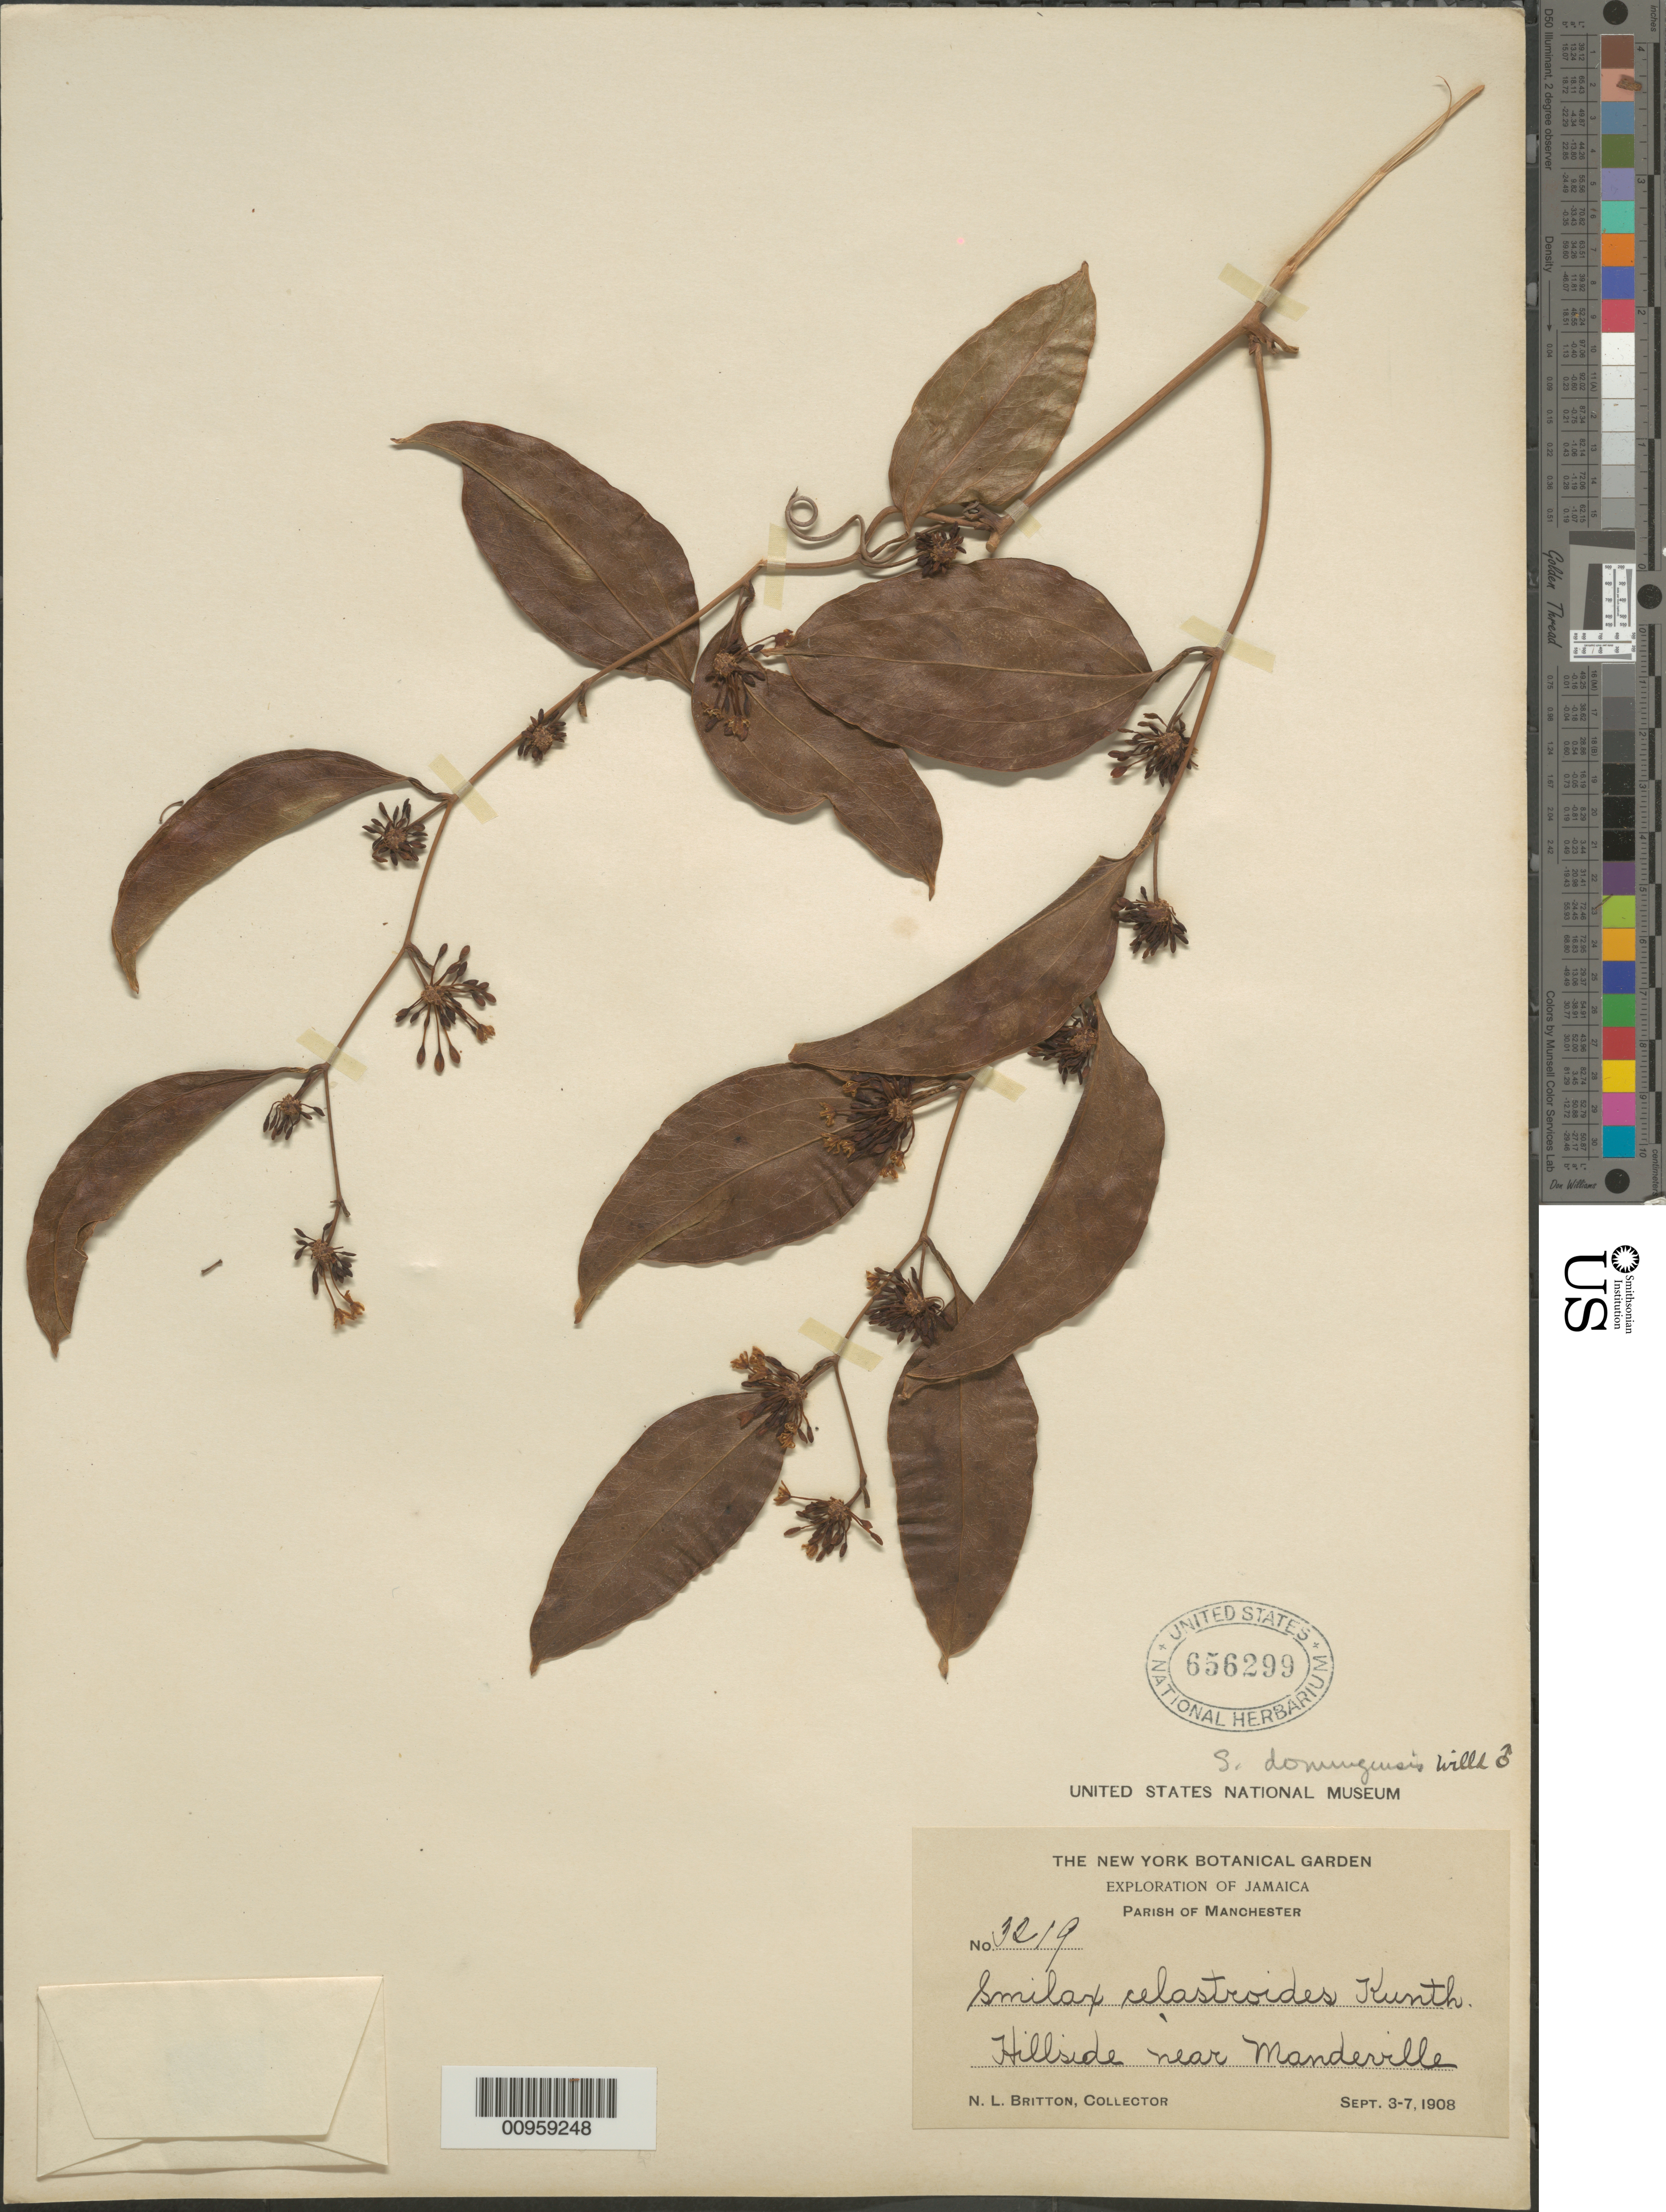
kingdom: Plantae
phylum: Tracheophyta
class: Liliopsida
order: Liliales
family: Smilacaceae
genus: Smilax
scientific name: Smilax domingensis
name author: Willd.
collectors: N. Britton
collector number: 3219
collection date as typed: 03 Sep 1908 to 07 Sep 1908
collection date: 1908-09-03/1908-09-07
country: Jamaica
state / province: Manchester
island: Jamaica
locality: Near Mandeville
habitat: Hillside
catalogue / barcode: US 656299